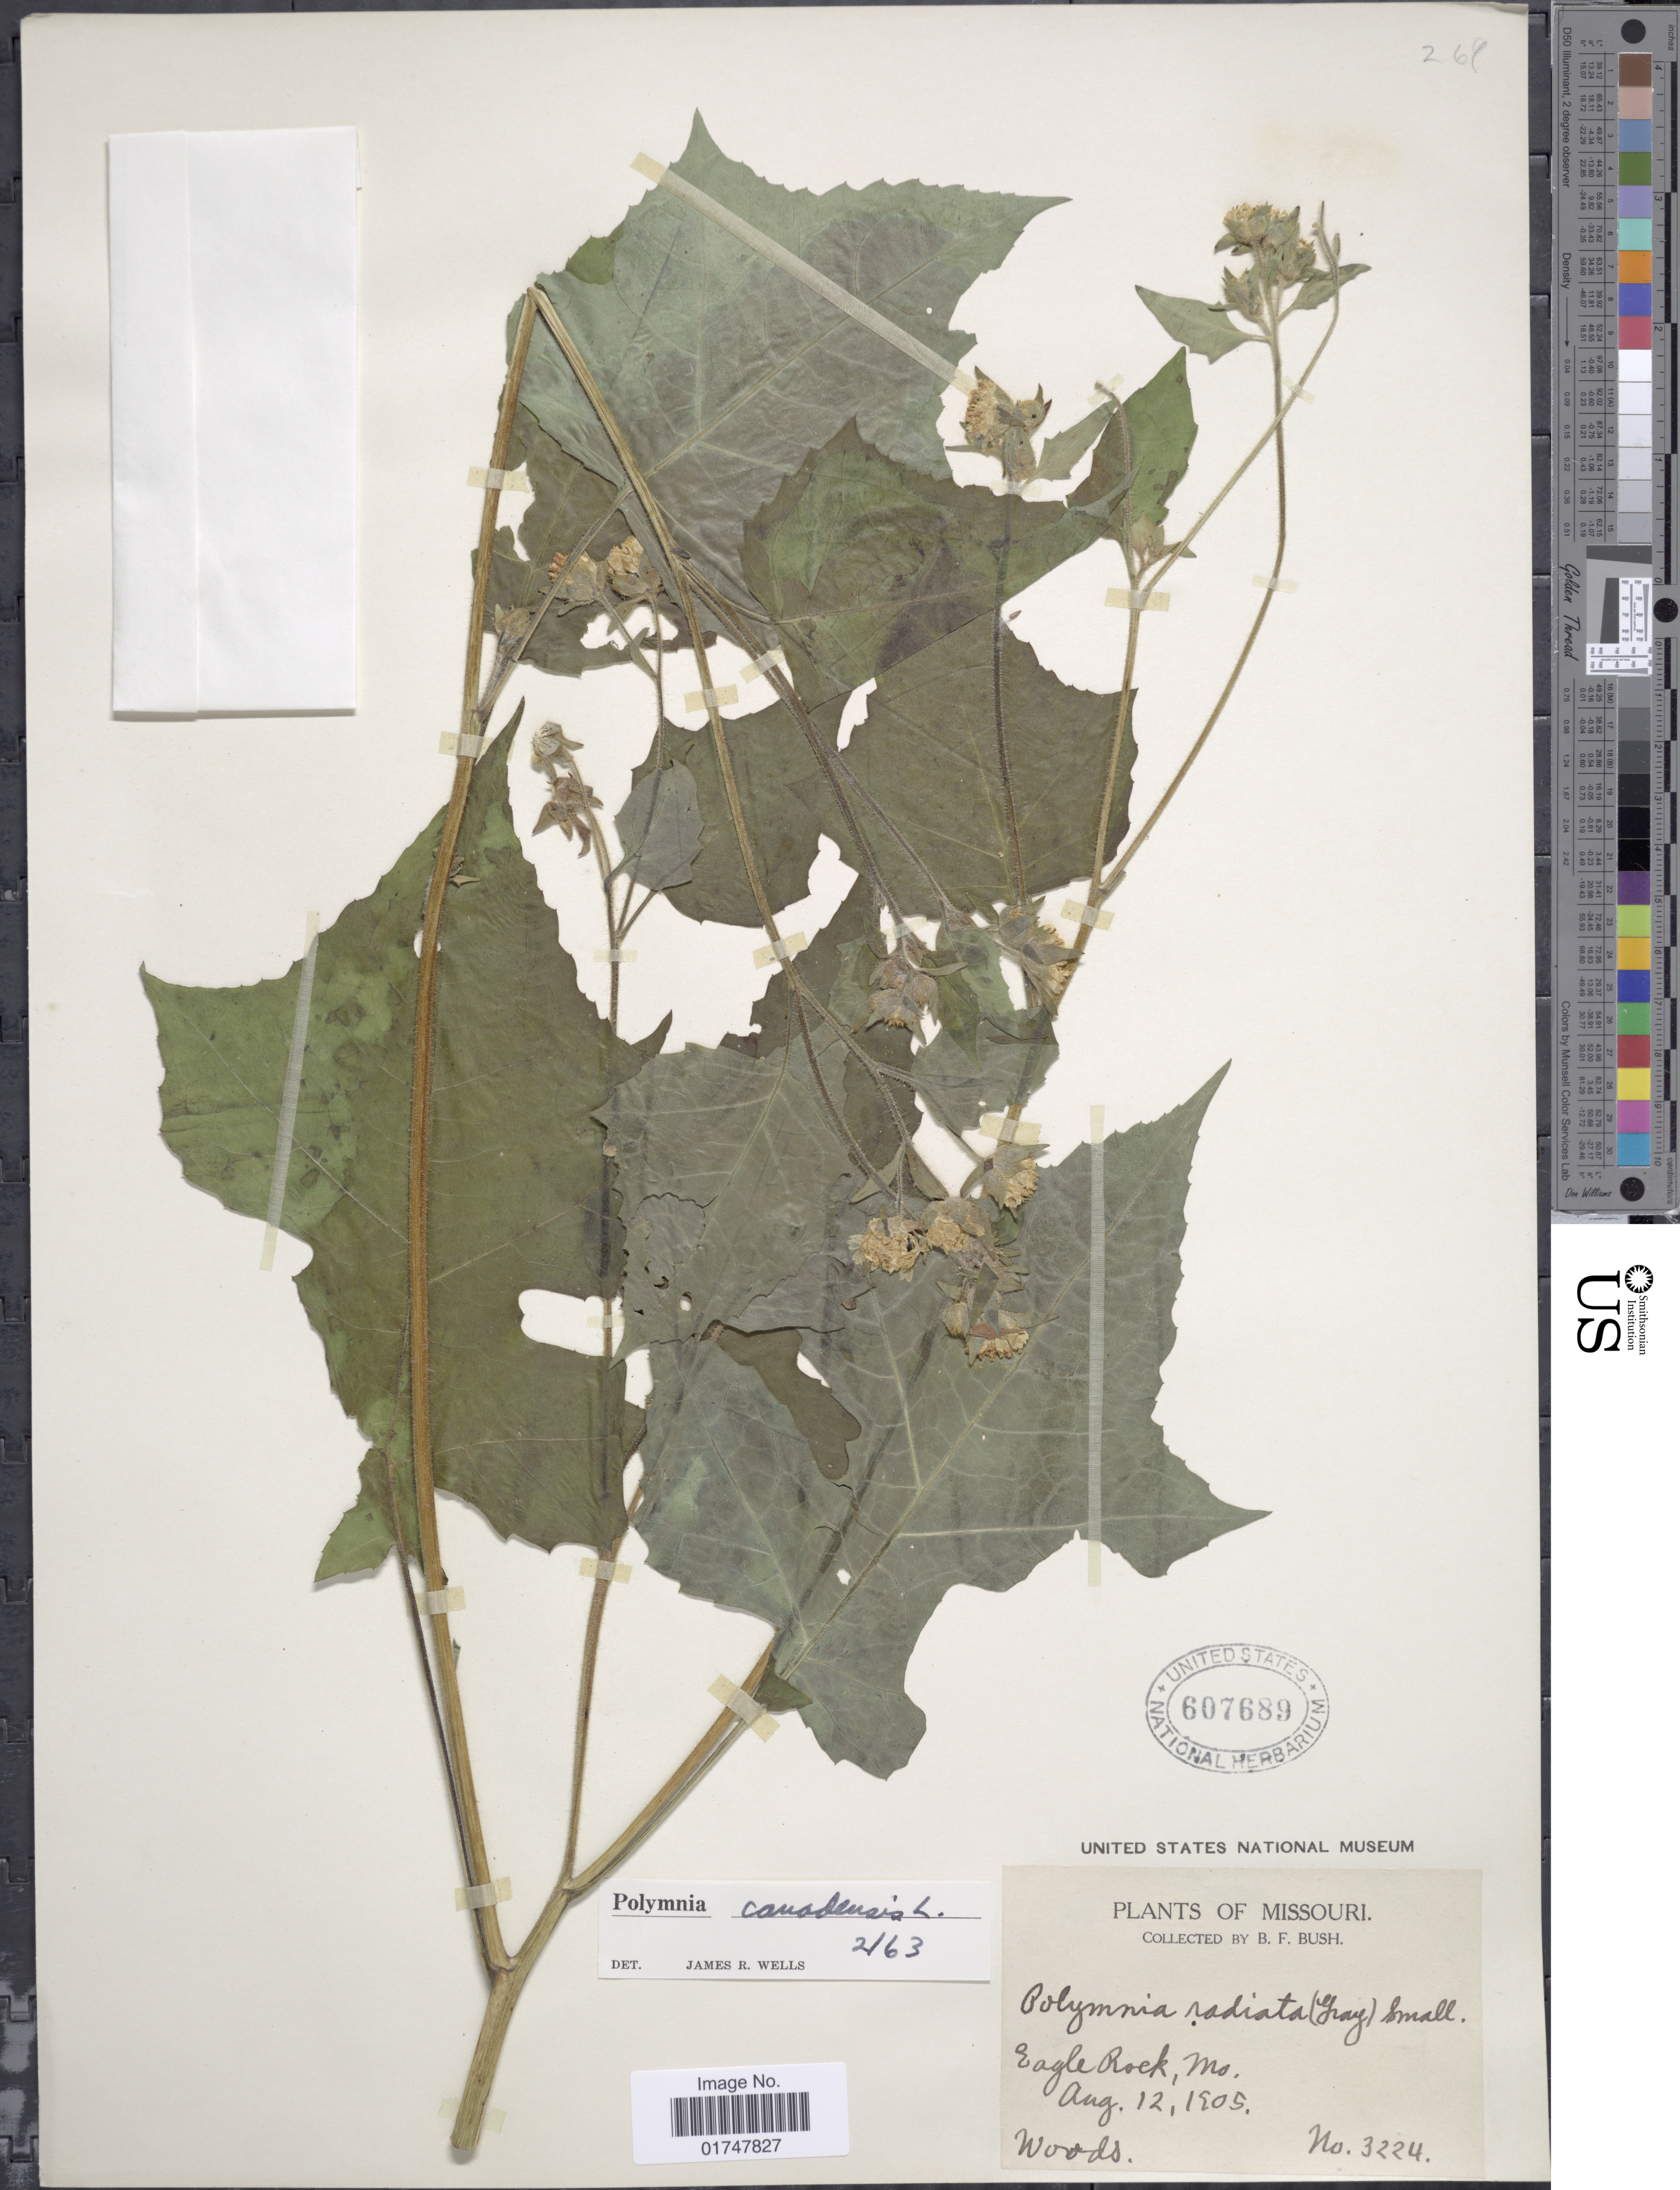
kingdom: Plantae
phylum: Tracheophyta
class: Magnoliopsida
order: Asterales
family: Asteraceae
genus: Polymnia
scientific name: Polymnia canadensis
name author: L.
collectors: B. F. Bush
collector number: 3224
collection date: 1905-08-12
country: United States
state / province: Missouri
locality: Eagle Rock, woods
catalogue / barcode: US 607689